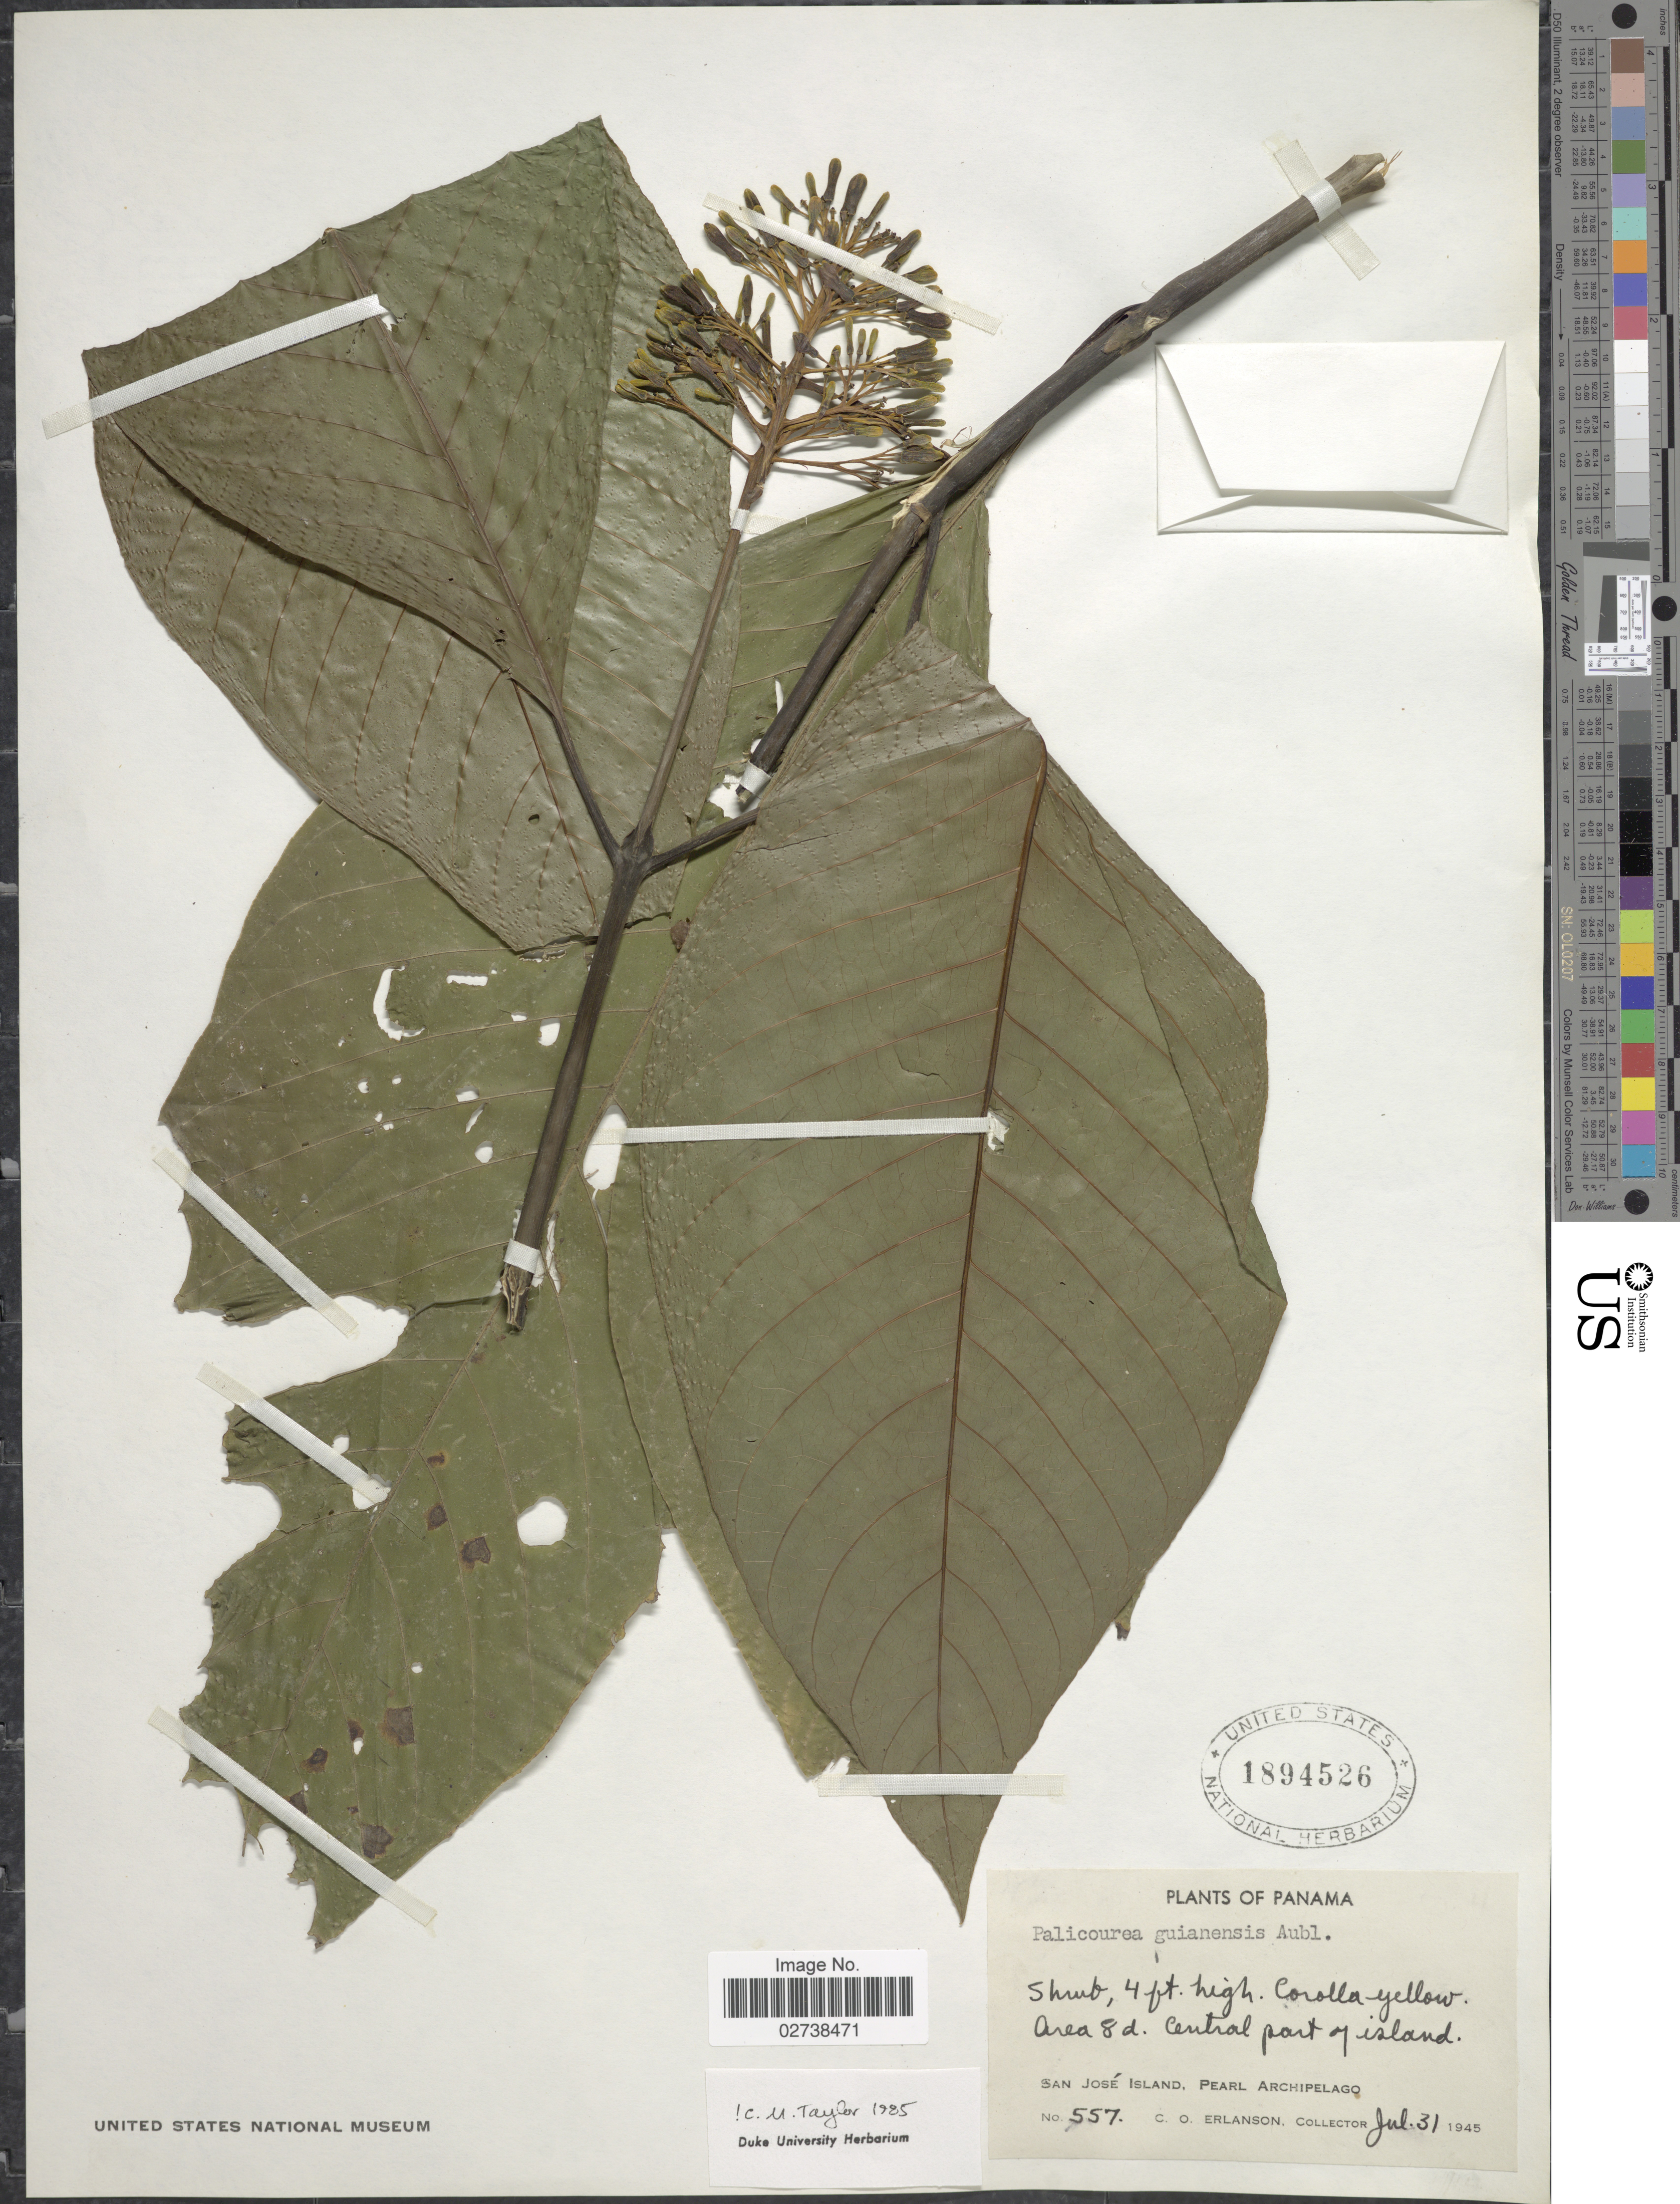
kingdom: Plantae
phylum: Tracheophyta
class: Magnoliopsida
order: Gentianales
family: Rubiaceae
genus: Palicourea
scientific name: Palicourea guianensis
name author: Aubl.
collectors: C. O. Erlanson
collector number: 557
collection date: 1945-07-31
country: Panama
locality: Area 8d. Central part of island. San Jose Island, Pearl Archipelago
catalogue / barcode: US 1894526